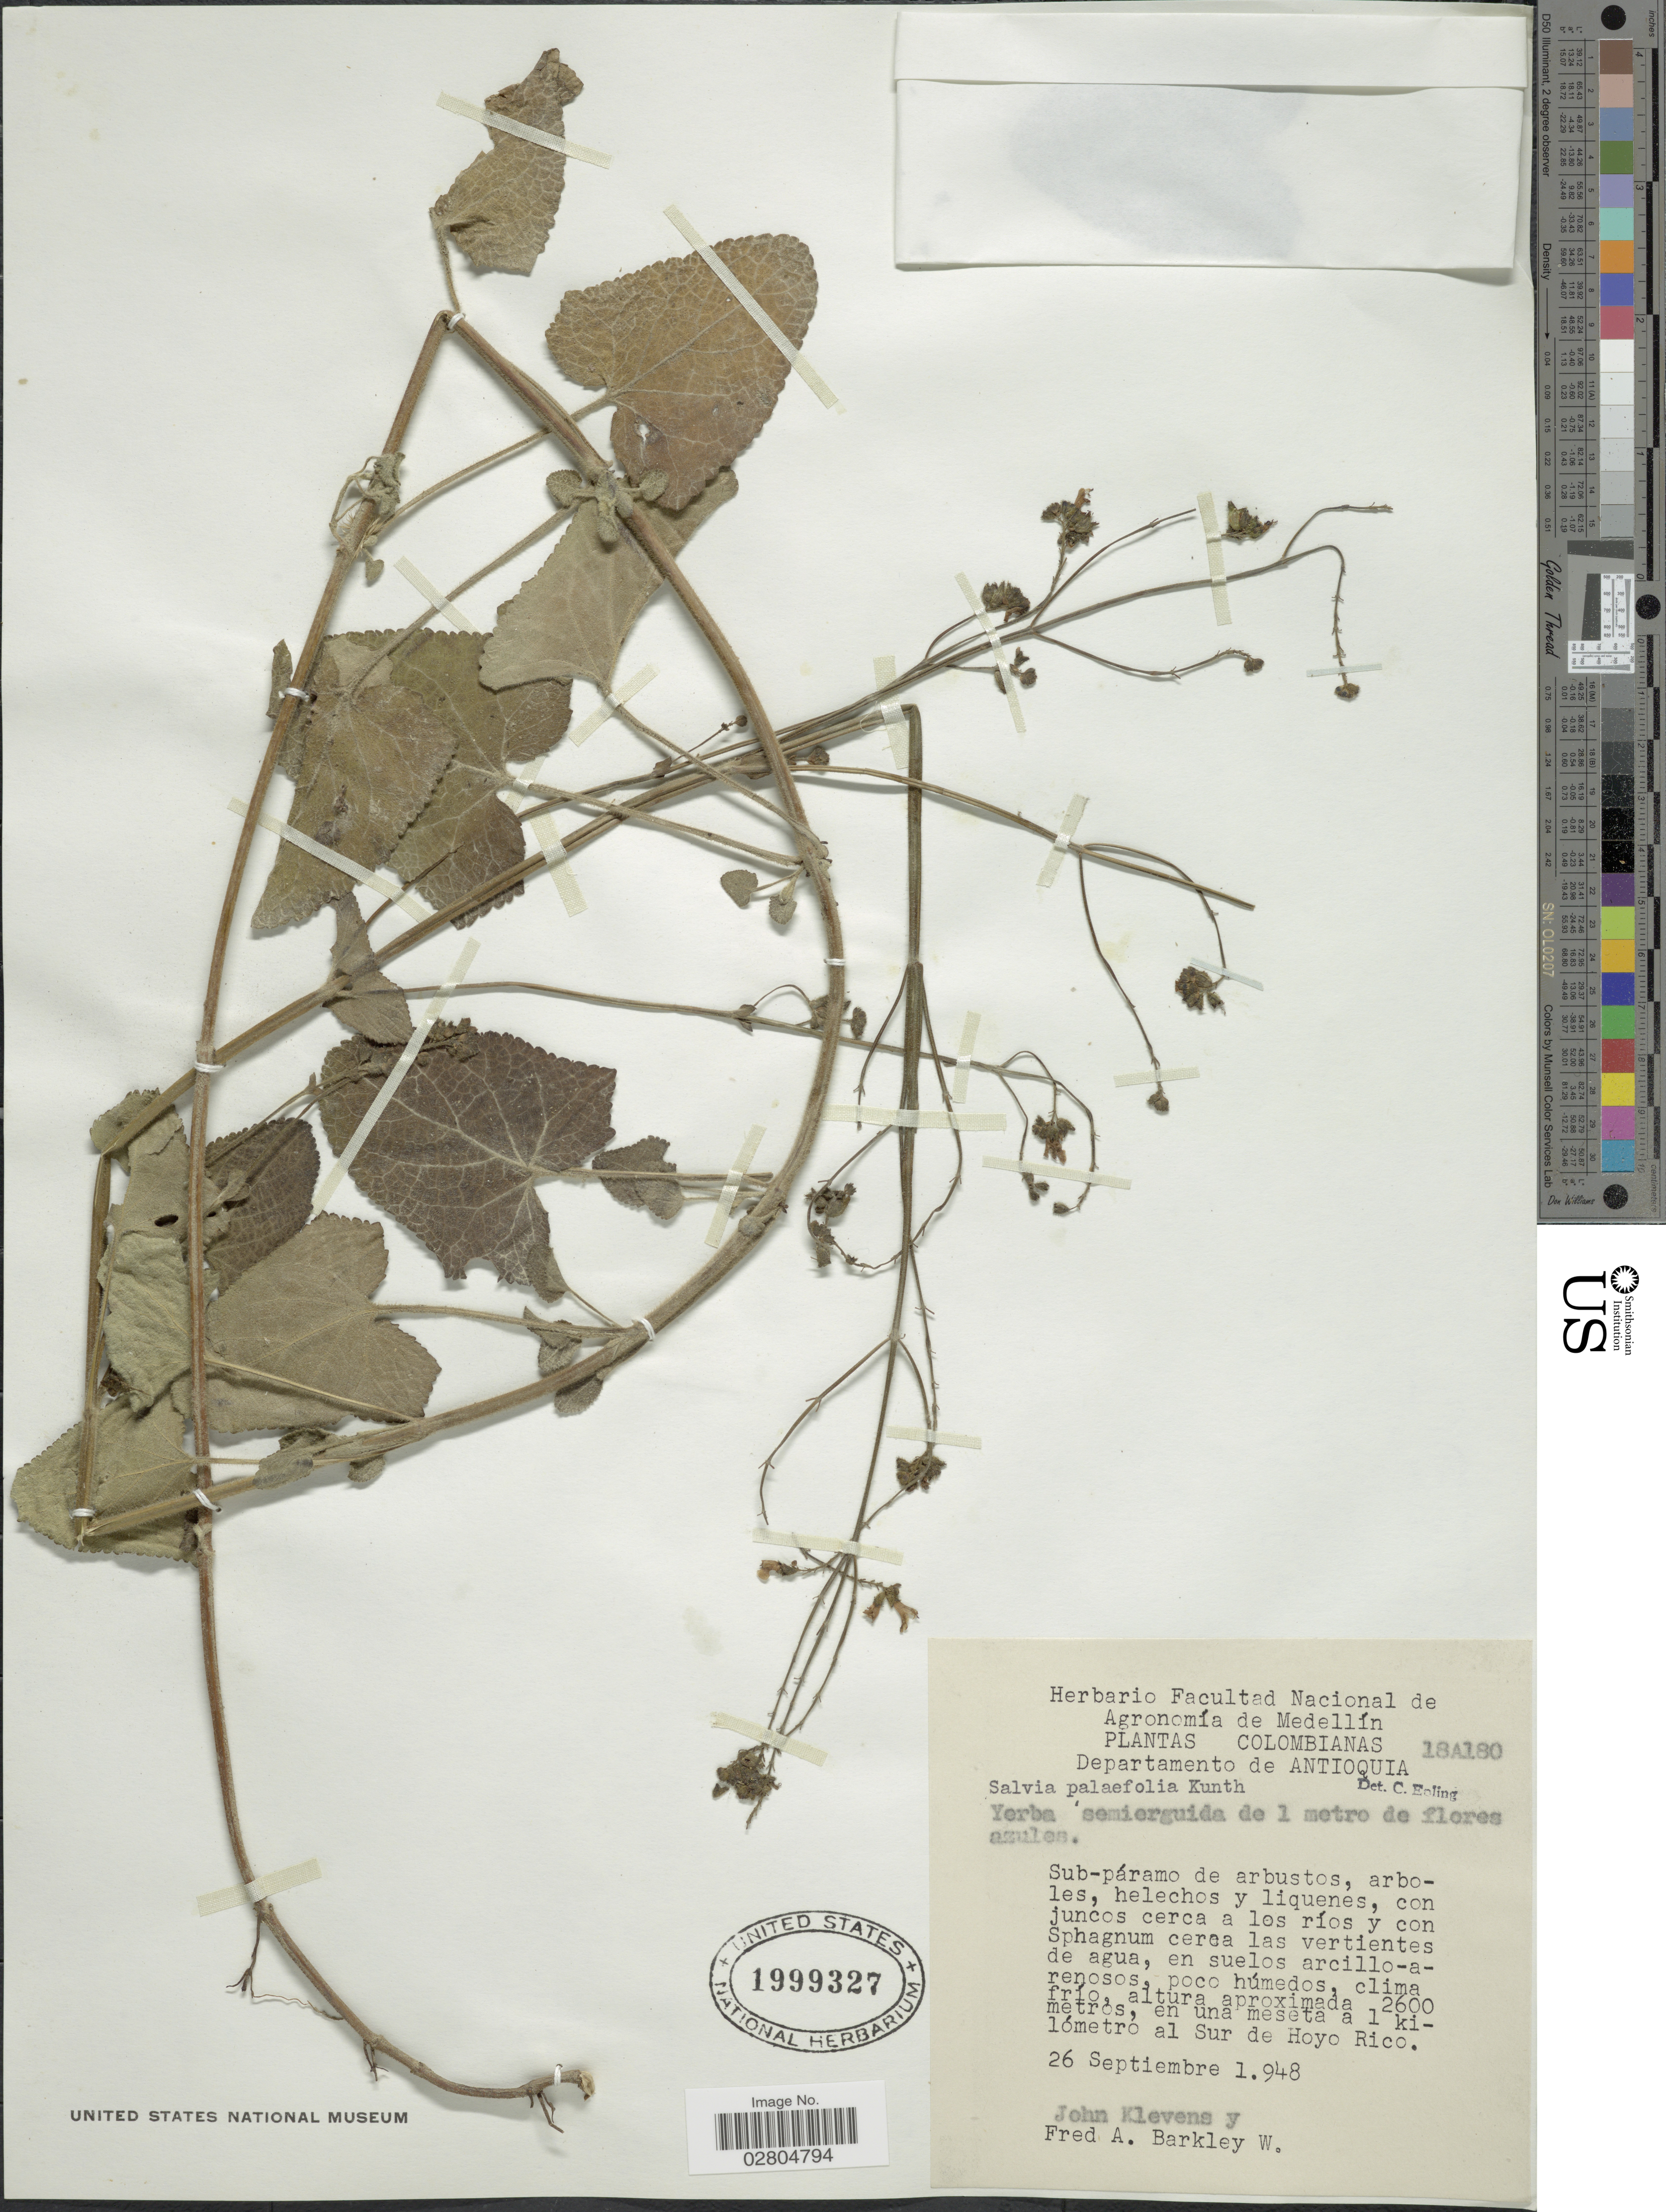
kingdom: Plantae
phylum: Tracheophyta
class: Magnoliopsida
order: Lamiales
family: Lamiaceae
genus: Salvia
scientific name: Salvia palifolia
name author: Kunth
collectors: J. Klevens & F. A. Barkley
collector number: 18A180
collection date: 1948-09-23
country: Colombia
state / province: Antioquia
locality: Departamento de Antioquia. En una meseta a 1 kilómetro al Sur de Hoyo Rico.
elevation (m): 2600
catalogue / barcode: US 1999327